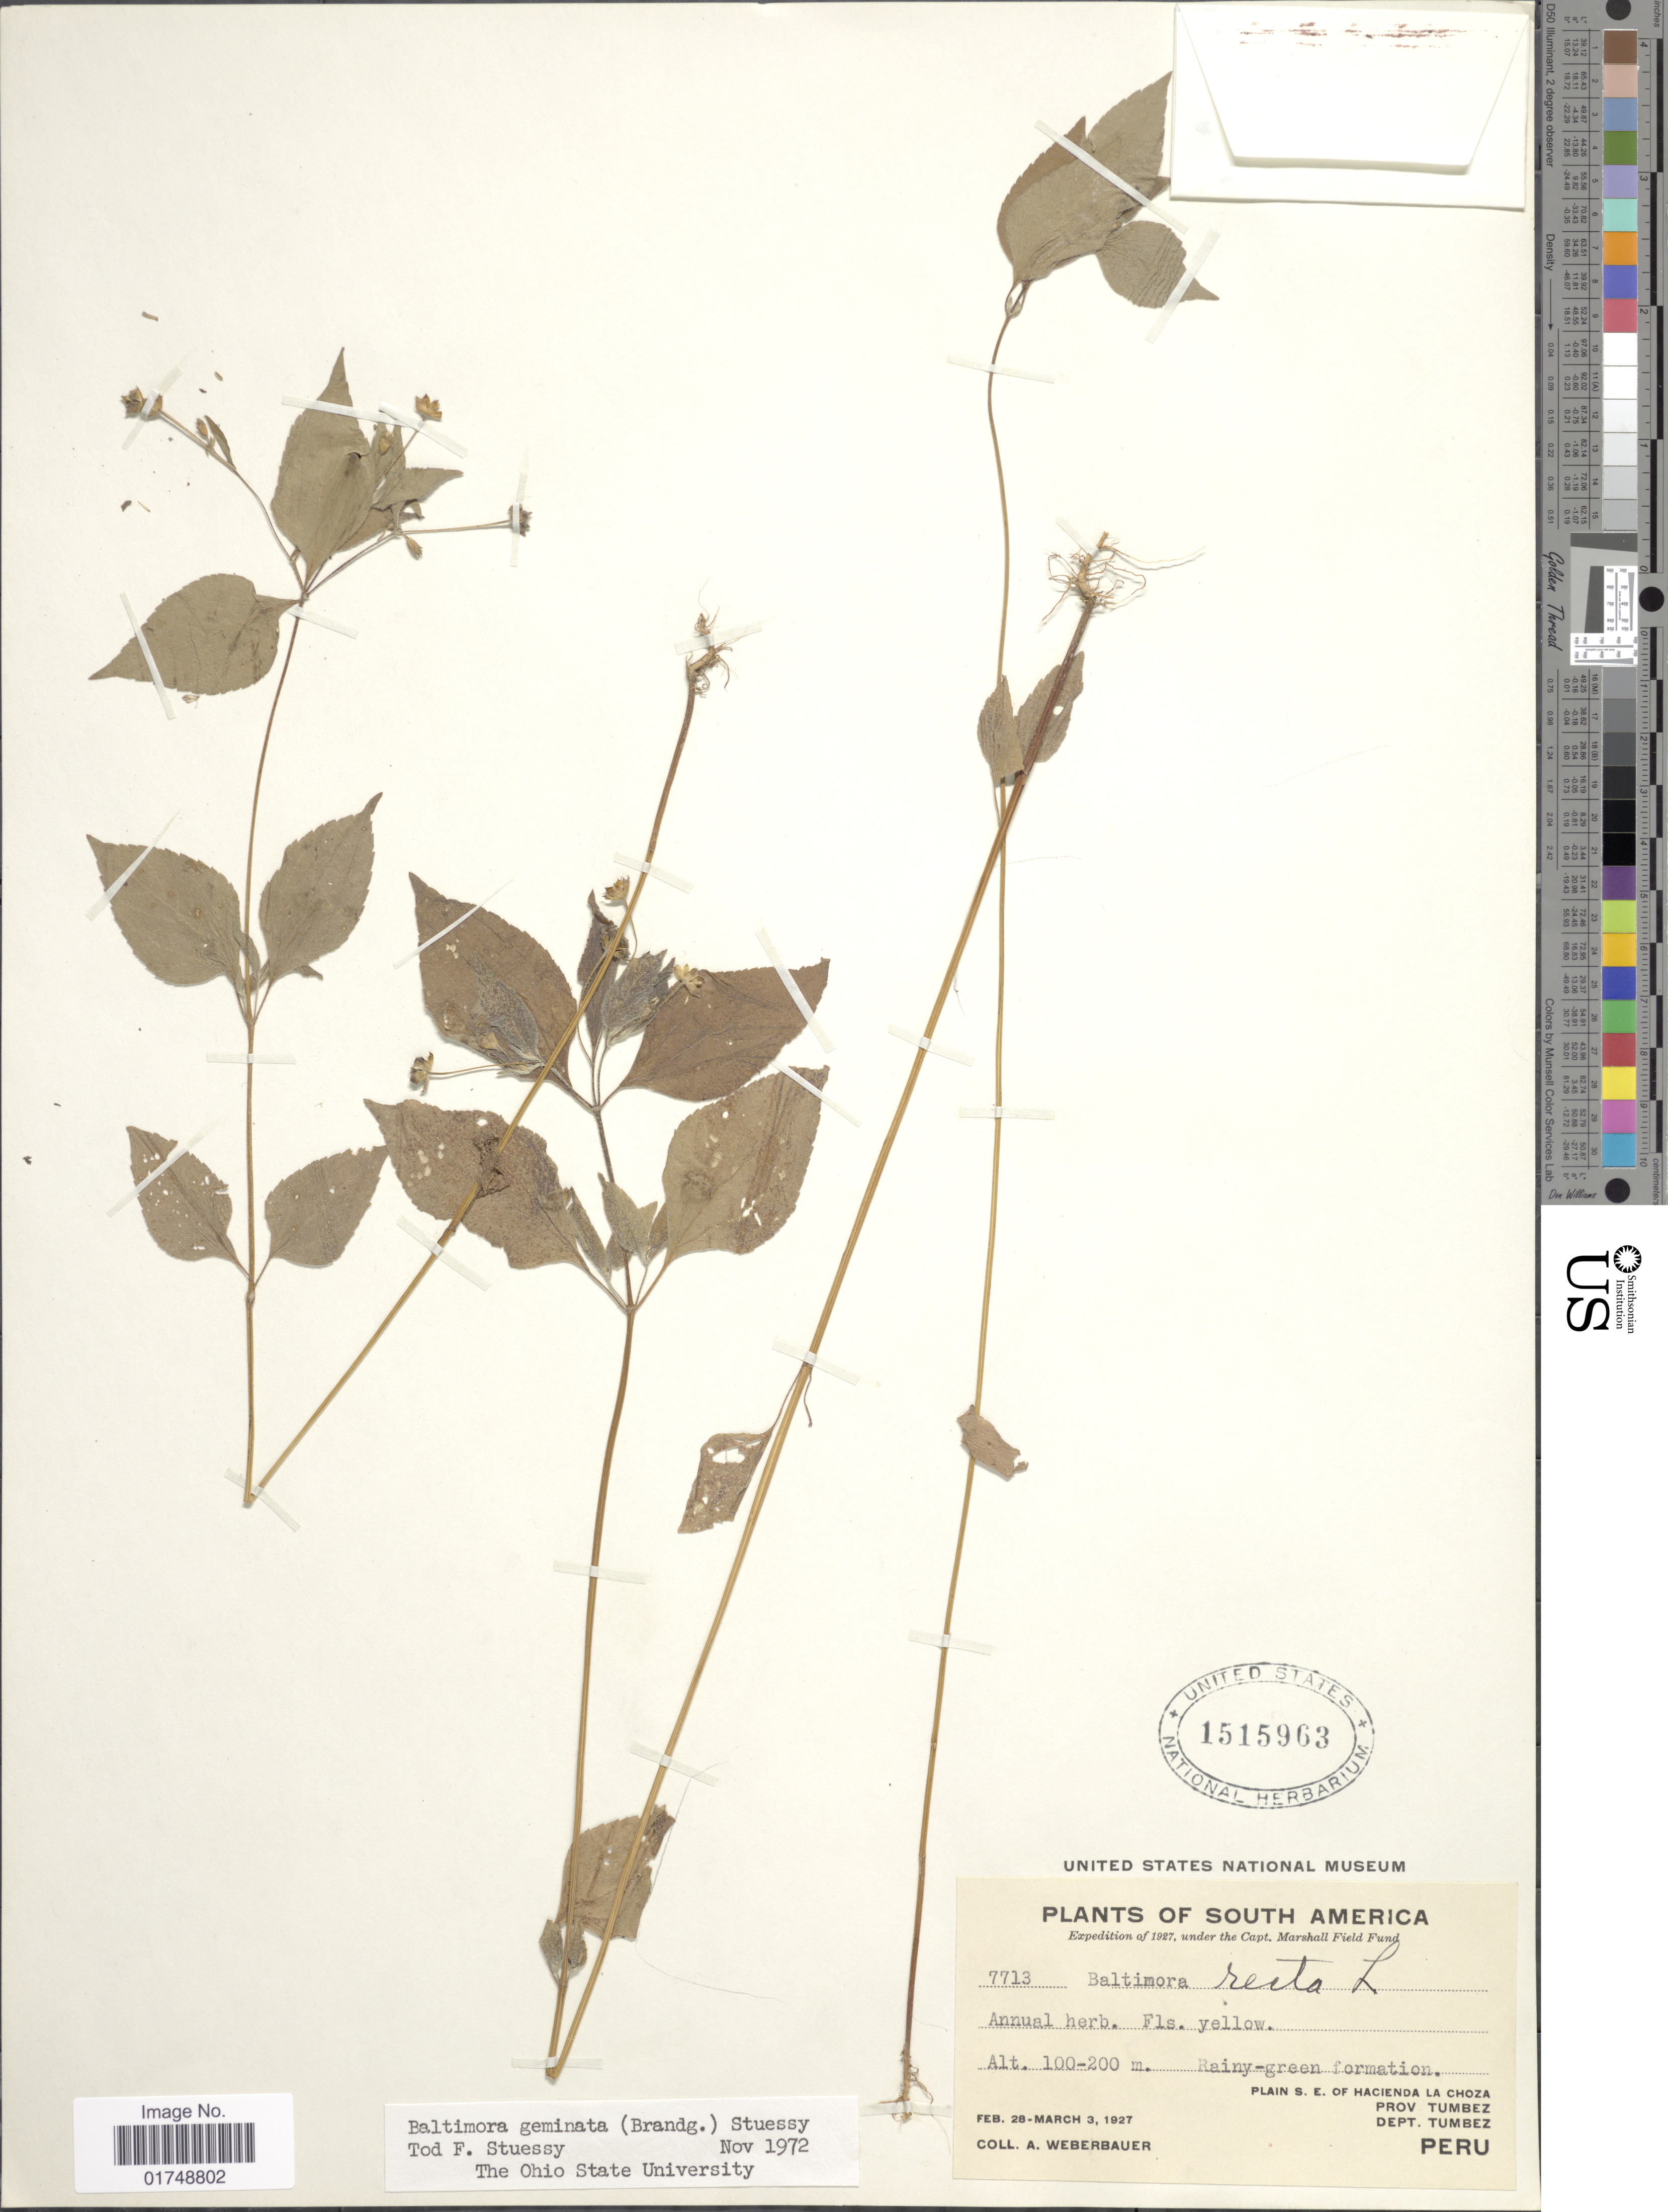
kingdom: Plantae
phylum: Tracheophyta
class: Magnoliopsida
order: Asterales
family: Asteraceae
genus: Baltimora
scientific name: Baltimora geminata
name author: (Brandegee) Stuessy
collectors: A. Weberbauer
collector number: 7713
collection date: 1927-02-28/1927-03-03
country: Peru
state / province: Tumbes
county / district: Tumbes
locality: South America. Rainy green formation. Plain S. E. of Haciendo la Choza. Prov Tumbez, Dept. Tumbez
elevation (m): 100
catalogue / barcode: US 1515963